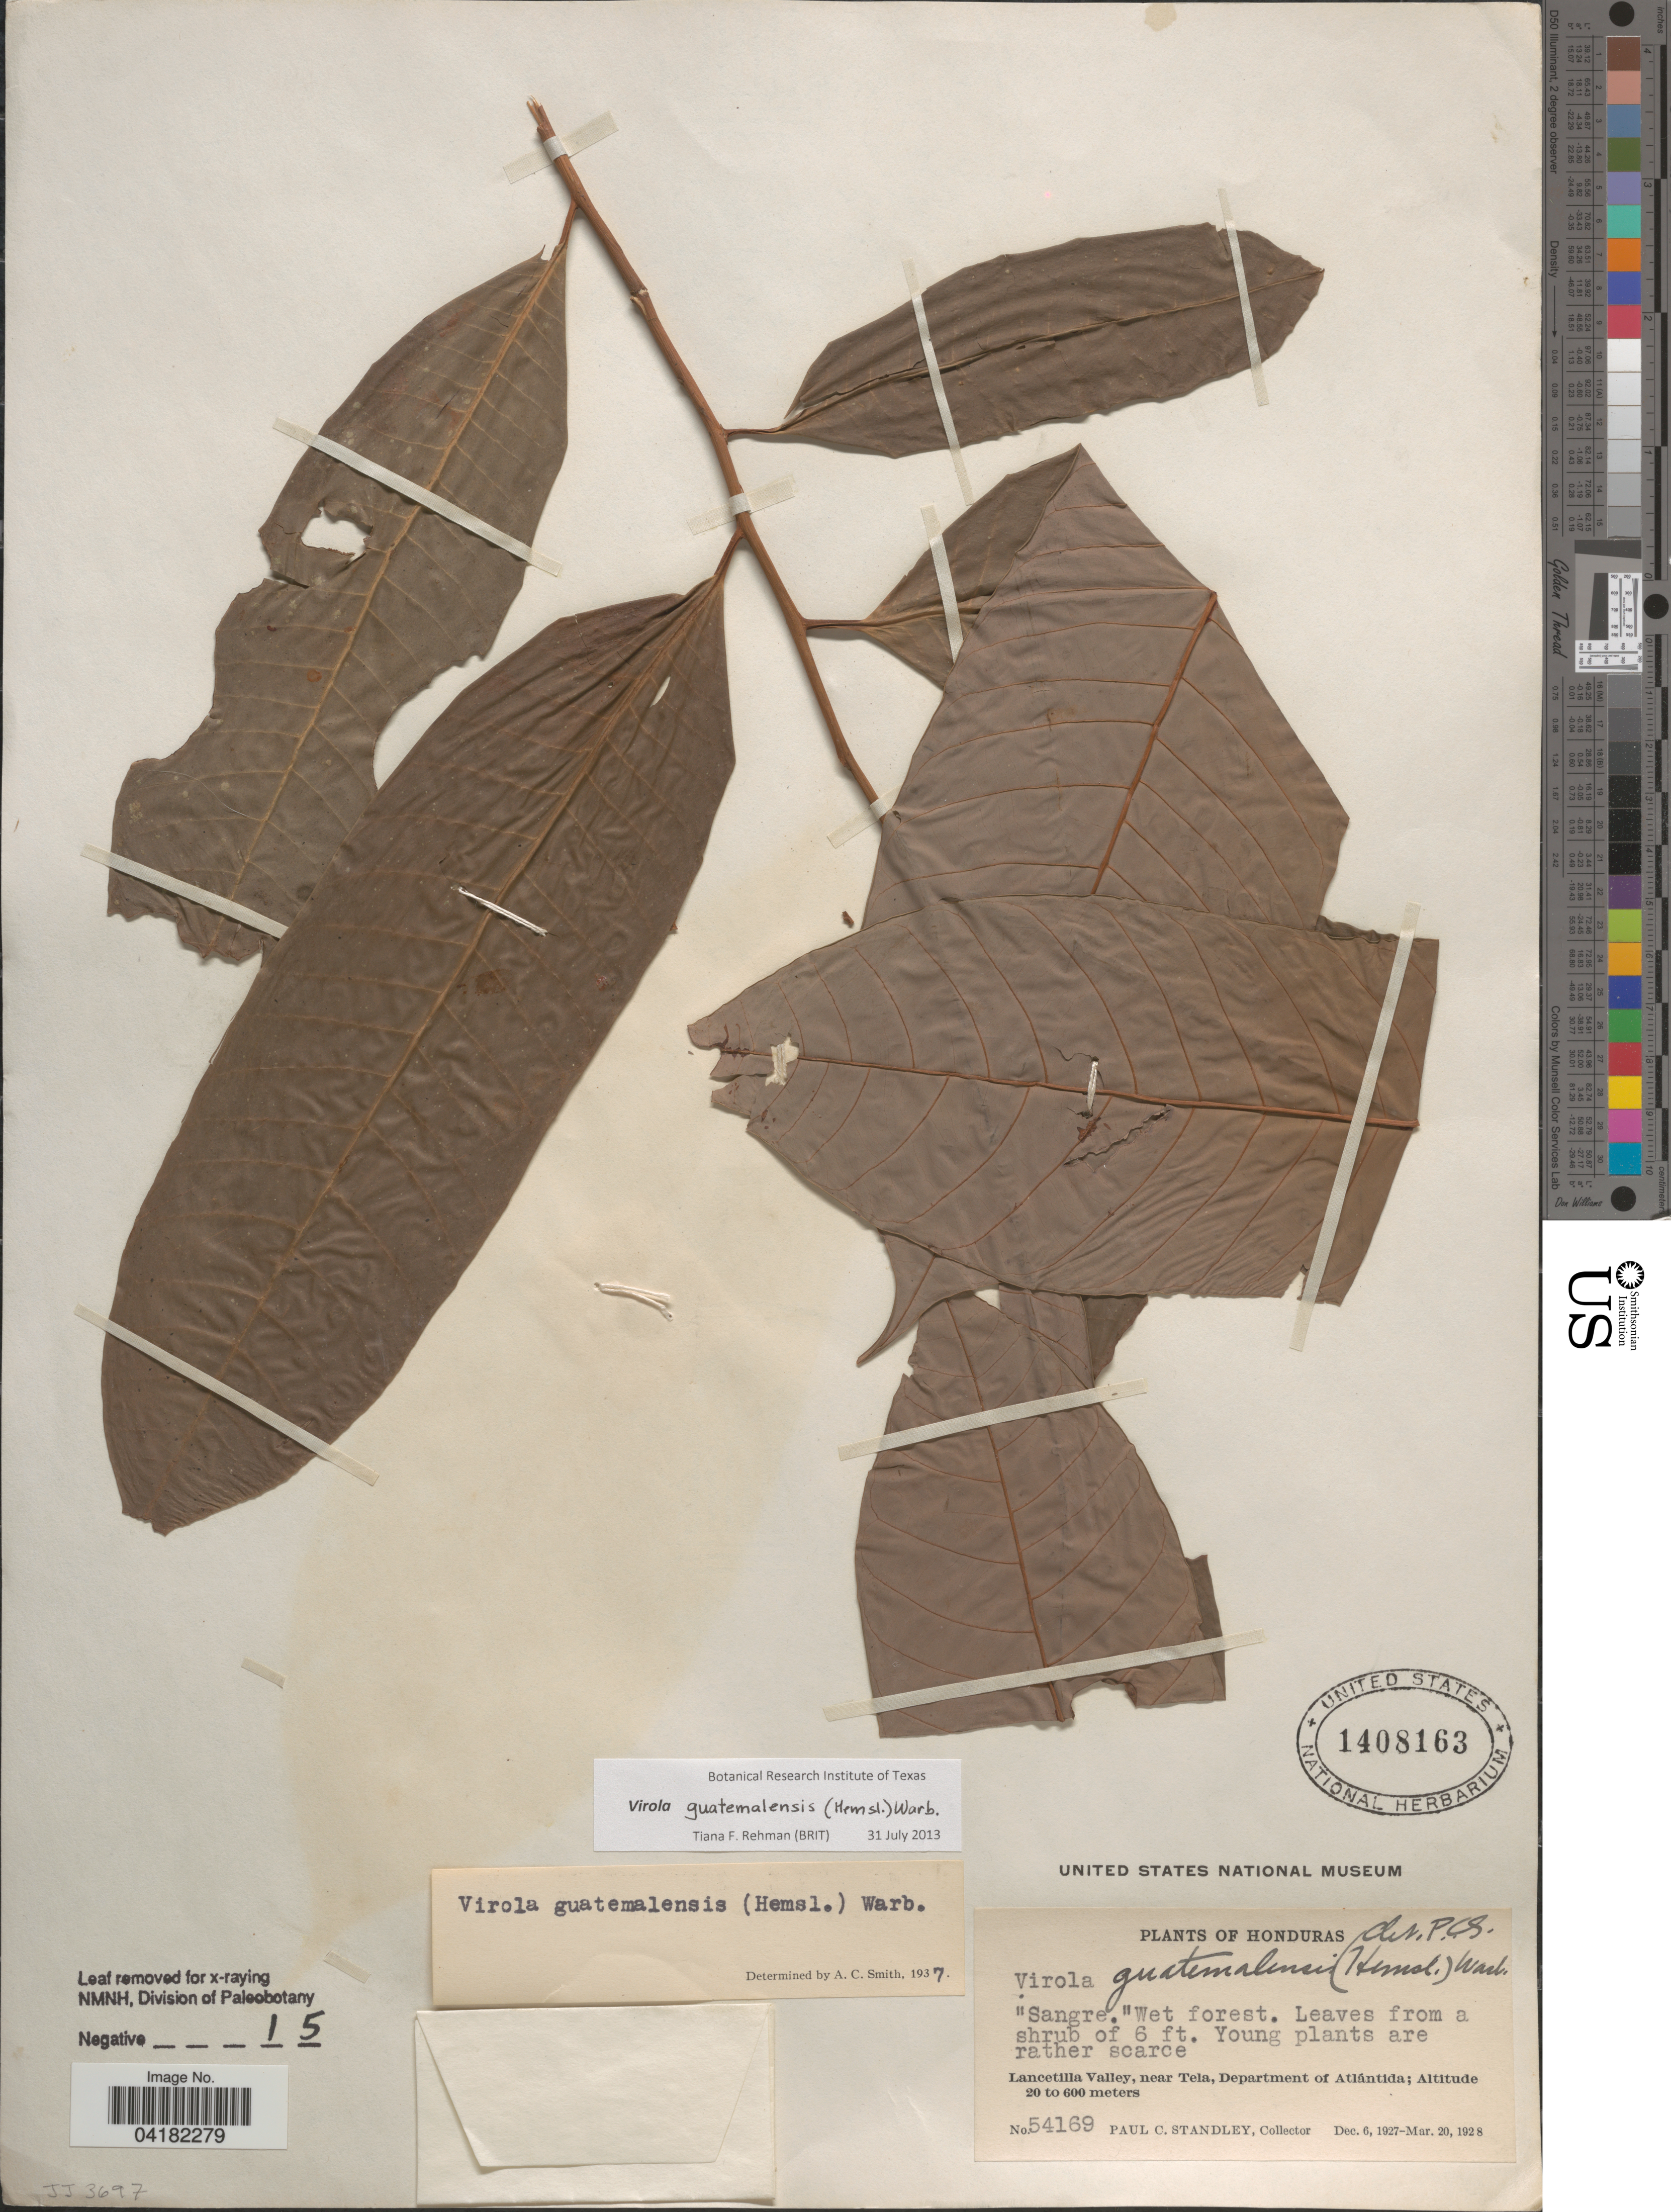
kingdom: Plantae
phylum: Tracheophyta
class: Magnoliopsida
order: Magnoliales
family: Myristicaceae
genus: Virola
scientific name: Virola guatemalensis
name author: (Hemsl.) Warb.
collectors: P. C. Standley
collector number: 54169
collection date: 1927-12-06/1928-03-20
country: Honduras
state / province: Atlantida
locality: Lancetilla Valley, near Tela, Department of Atlántida.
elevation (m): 20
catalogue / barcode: US 1408163